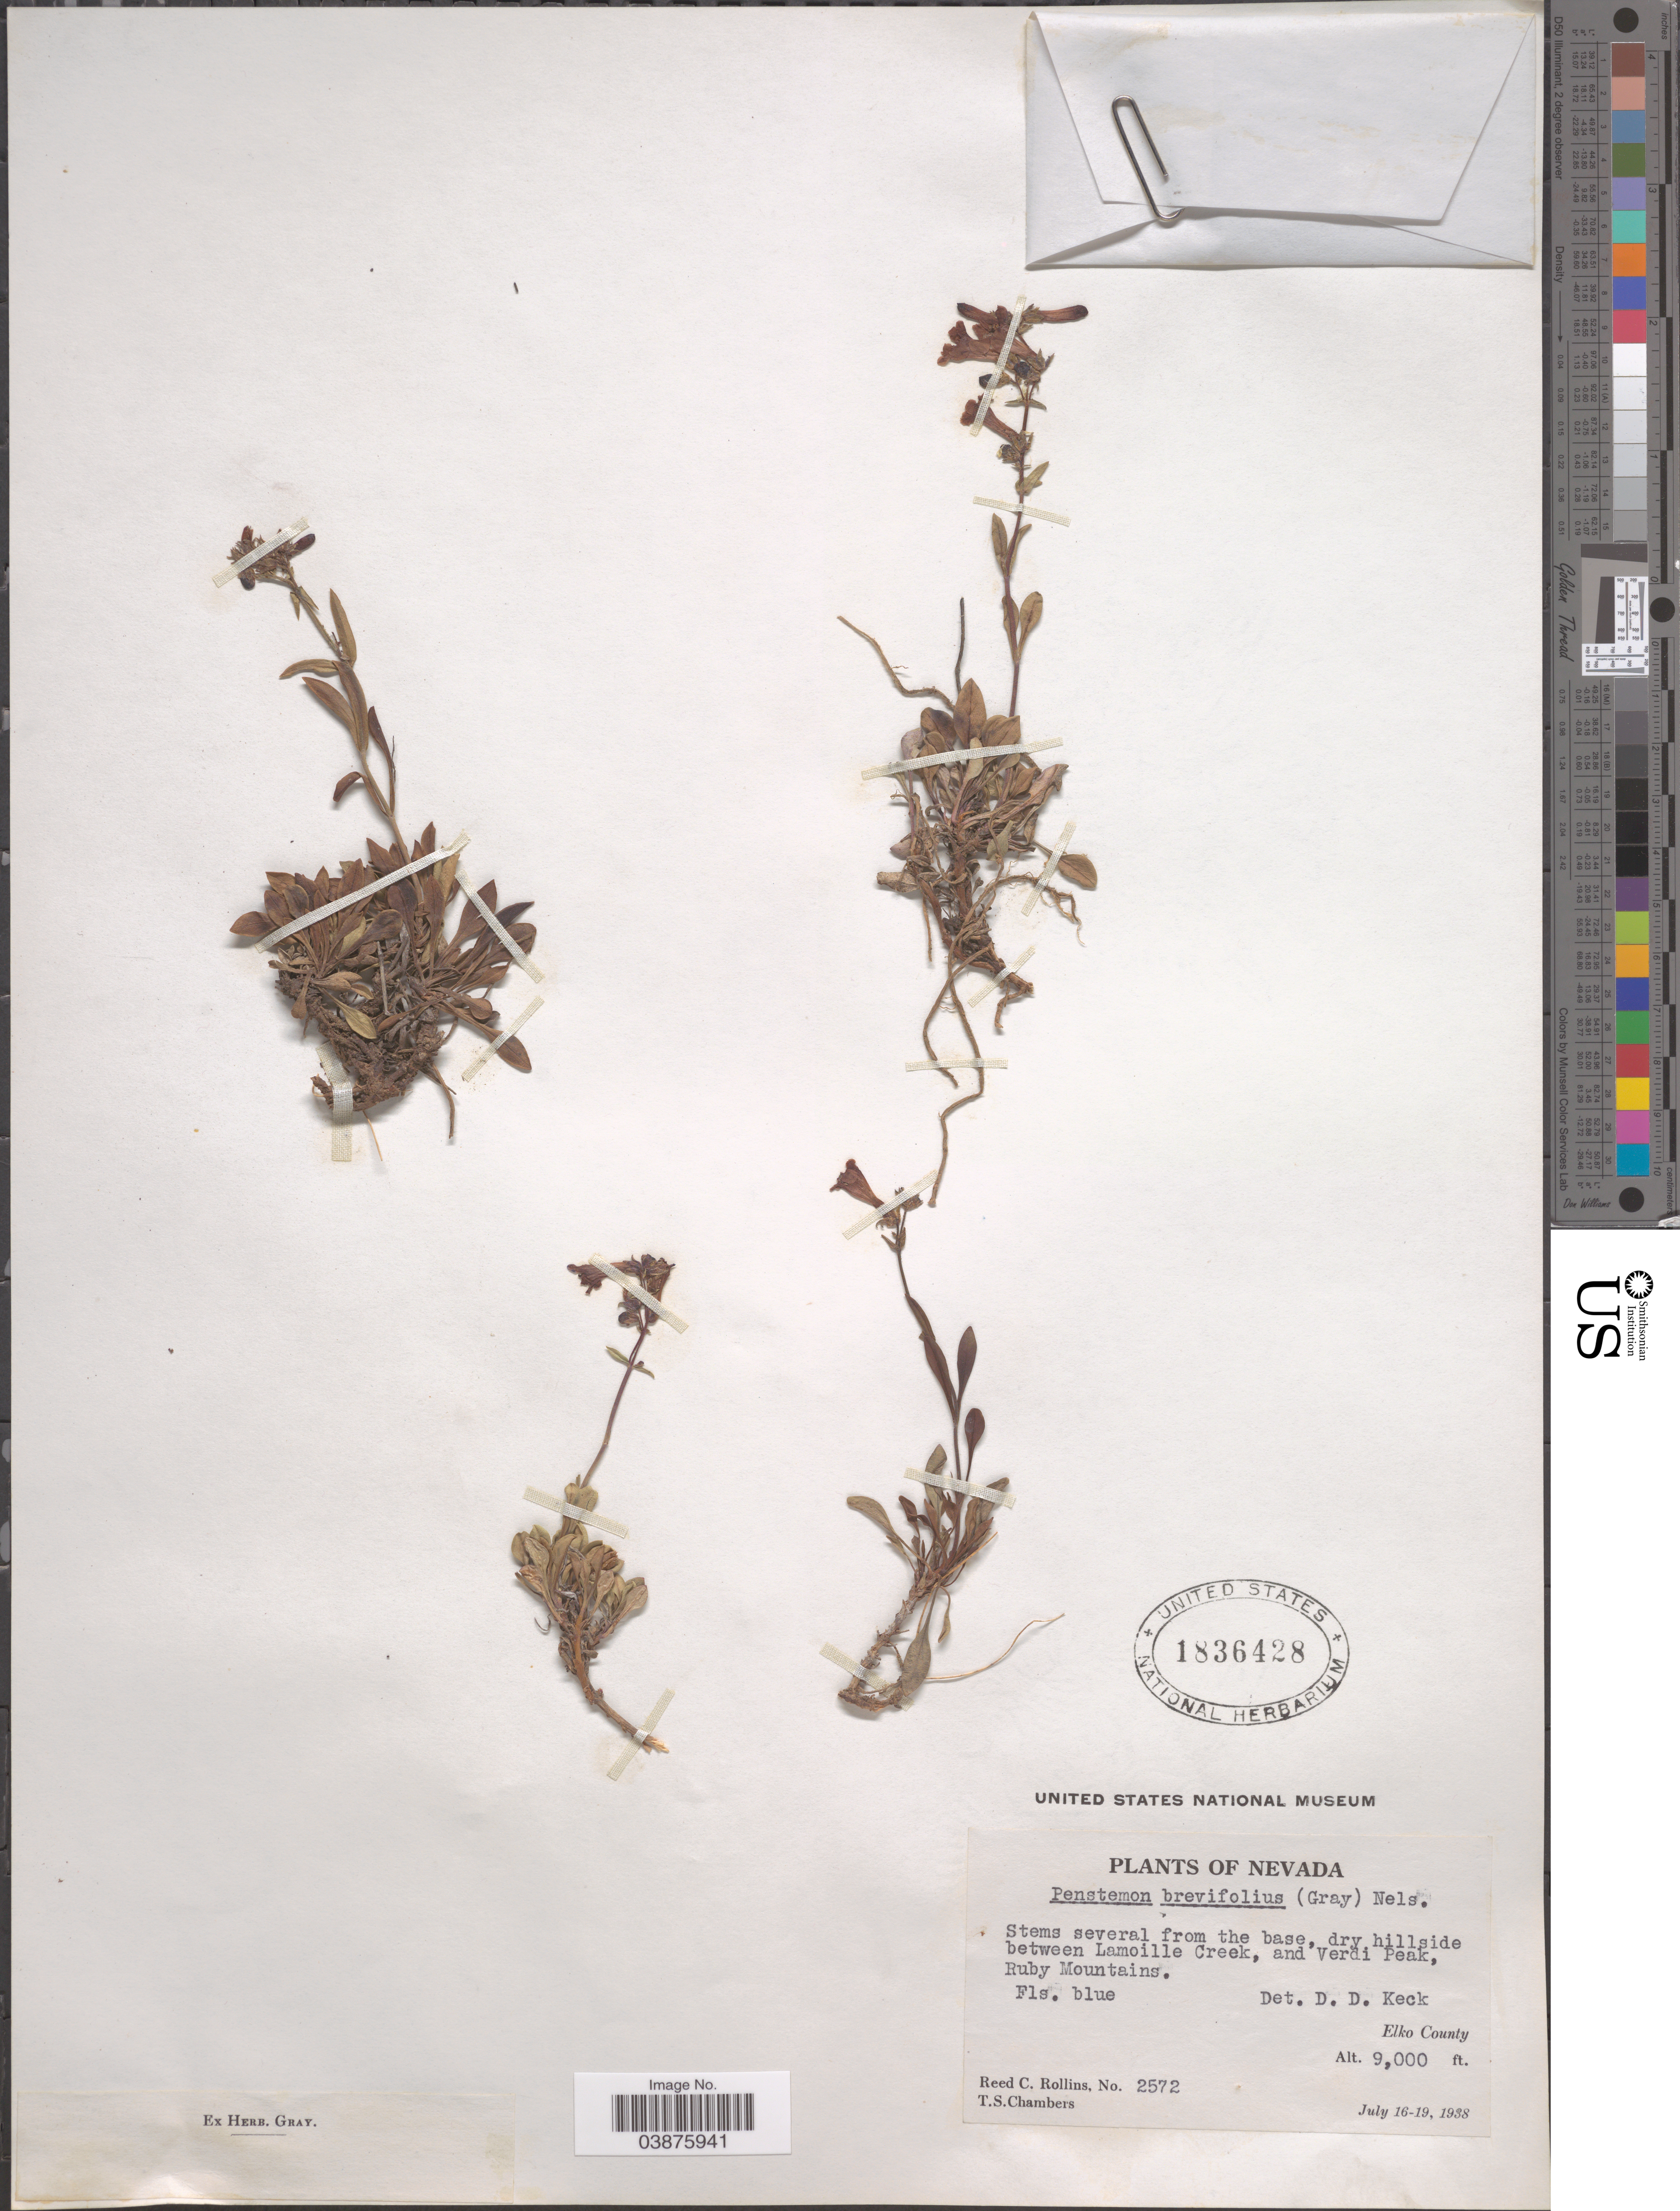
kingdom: Plantae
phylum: Tracheophyta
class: Magnoliopsida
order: Lamiales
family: Plantaginaceae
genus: Penstemon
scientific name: Penstemon humilis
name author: Nutt. ex A. Gray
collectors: R. C. Rollins & T. Chambers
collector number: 2572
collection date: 1938-07-16/1938-07-19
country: United States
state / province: Nevada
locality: Between Lamoille Creek, and Verdi Peak, Ruby Mountains. Elko County.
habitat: dry hillside between creek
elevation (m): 2743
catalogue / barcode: US 1836428